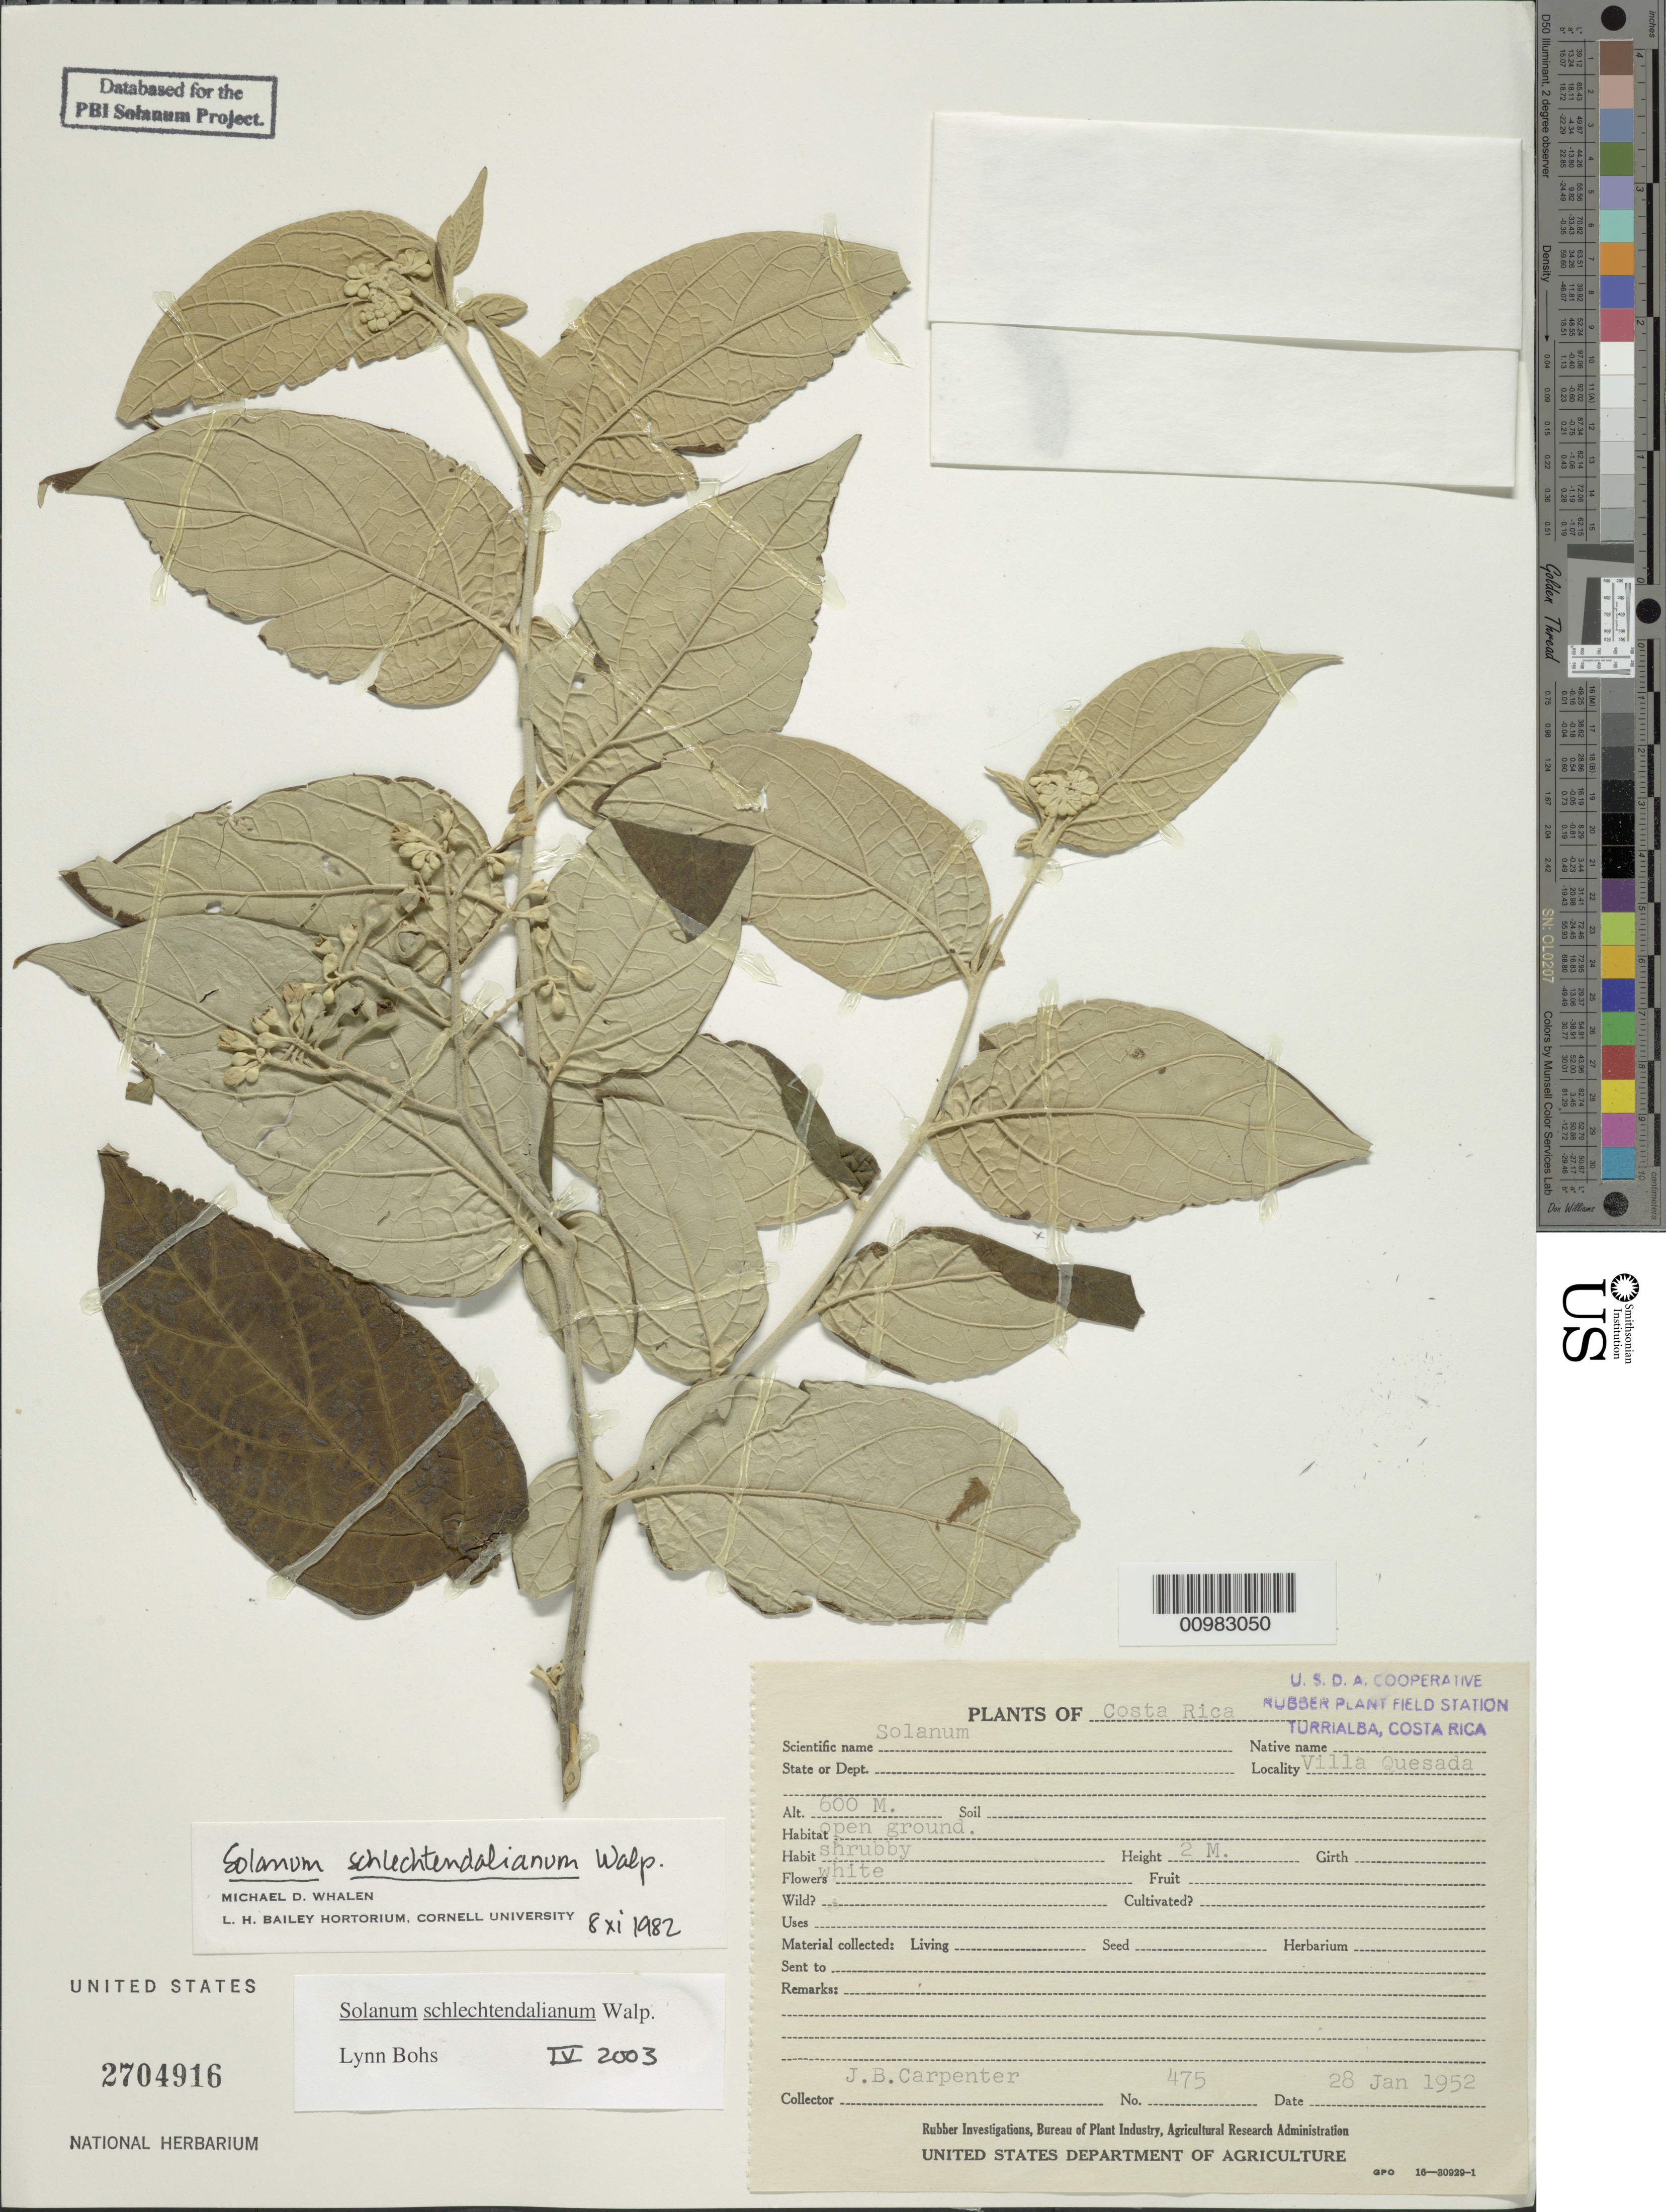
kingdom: Plantae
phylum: Tracheophyta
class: Magnoliopsida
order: Solanales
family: Solanaceae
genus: Solanum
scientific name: Solanum schlechtendalianum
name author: Walp.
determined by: Bohs, L. A.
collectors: J. Carpenter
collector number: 475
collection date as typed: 28 Jan 1952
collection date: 1952-01-28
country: Costa Rica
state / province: Cartago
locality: Villa Quesada.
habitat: Habitat open ground.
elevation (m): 600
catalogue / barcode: US 2704916